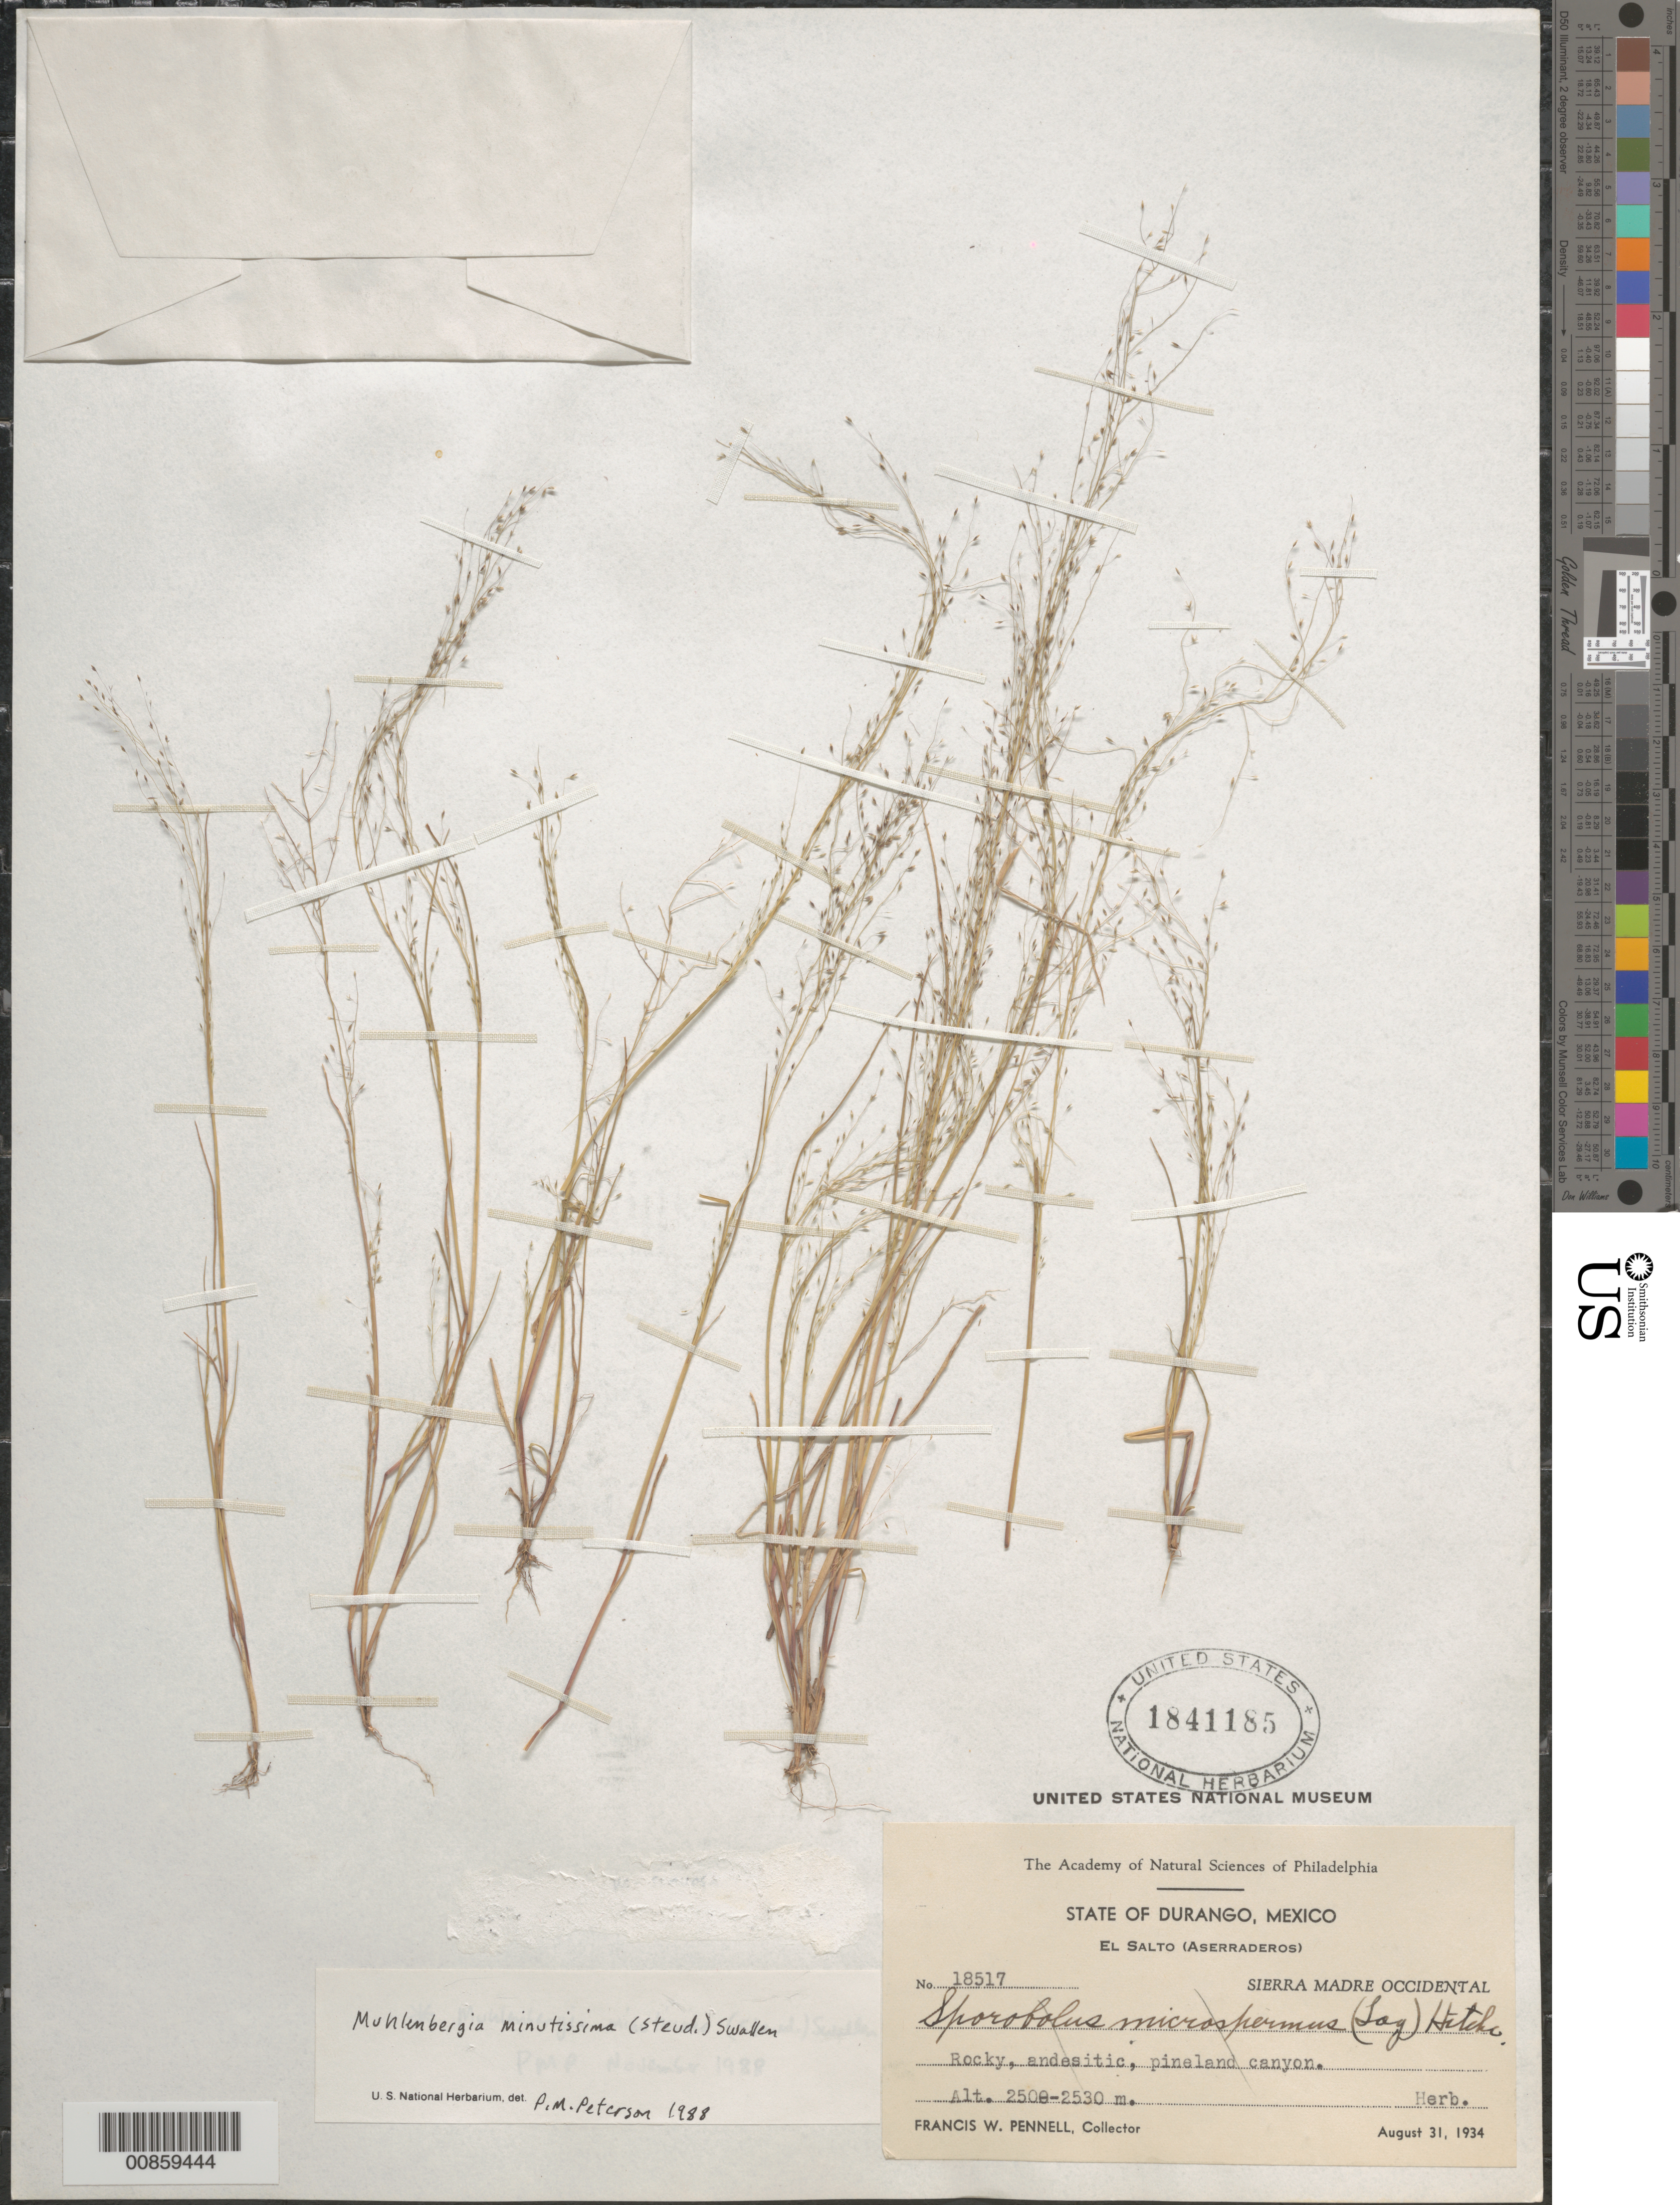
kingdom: Plantae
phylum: Tracheophyta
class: Liliopsida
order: Poales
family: Poaceae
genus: Muhlenbergia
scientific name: Muhlenbergia minutissima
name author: (Steud.) Swallen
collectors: F. W. Pennell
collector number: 18517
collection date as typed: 31 Aug 1934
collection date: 1934-08-31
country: Mexico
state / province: Durango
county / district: Pueblo Nuevo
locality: Aserradero El Salto, mpio. Pueblo Nuevo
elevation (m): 2530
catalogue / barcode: US 1841185